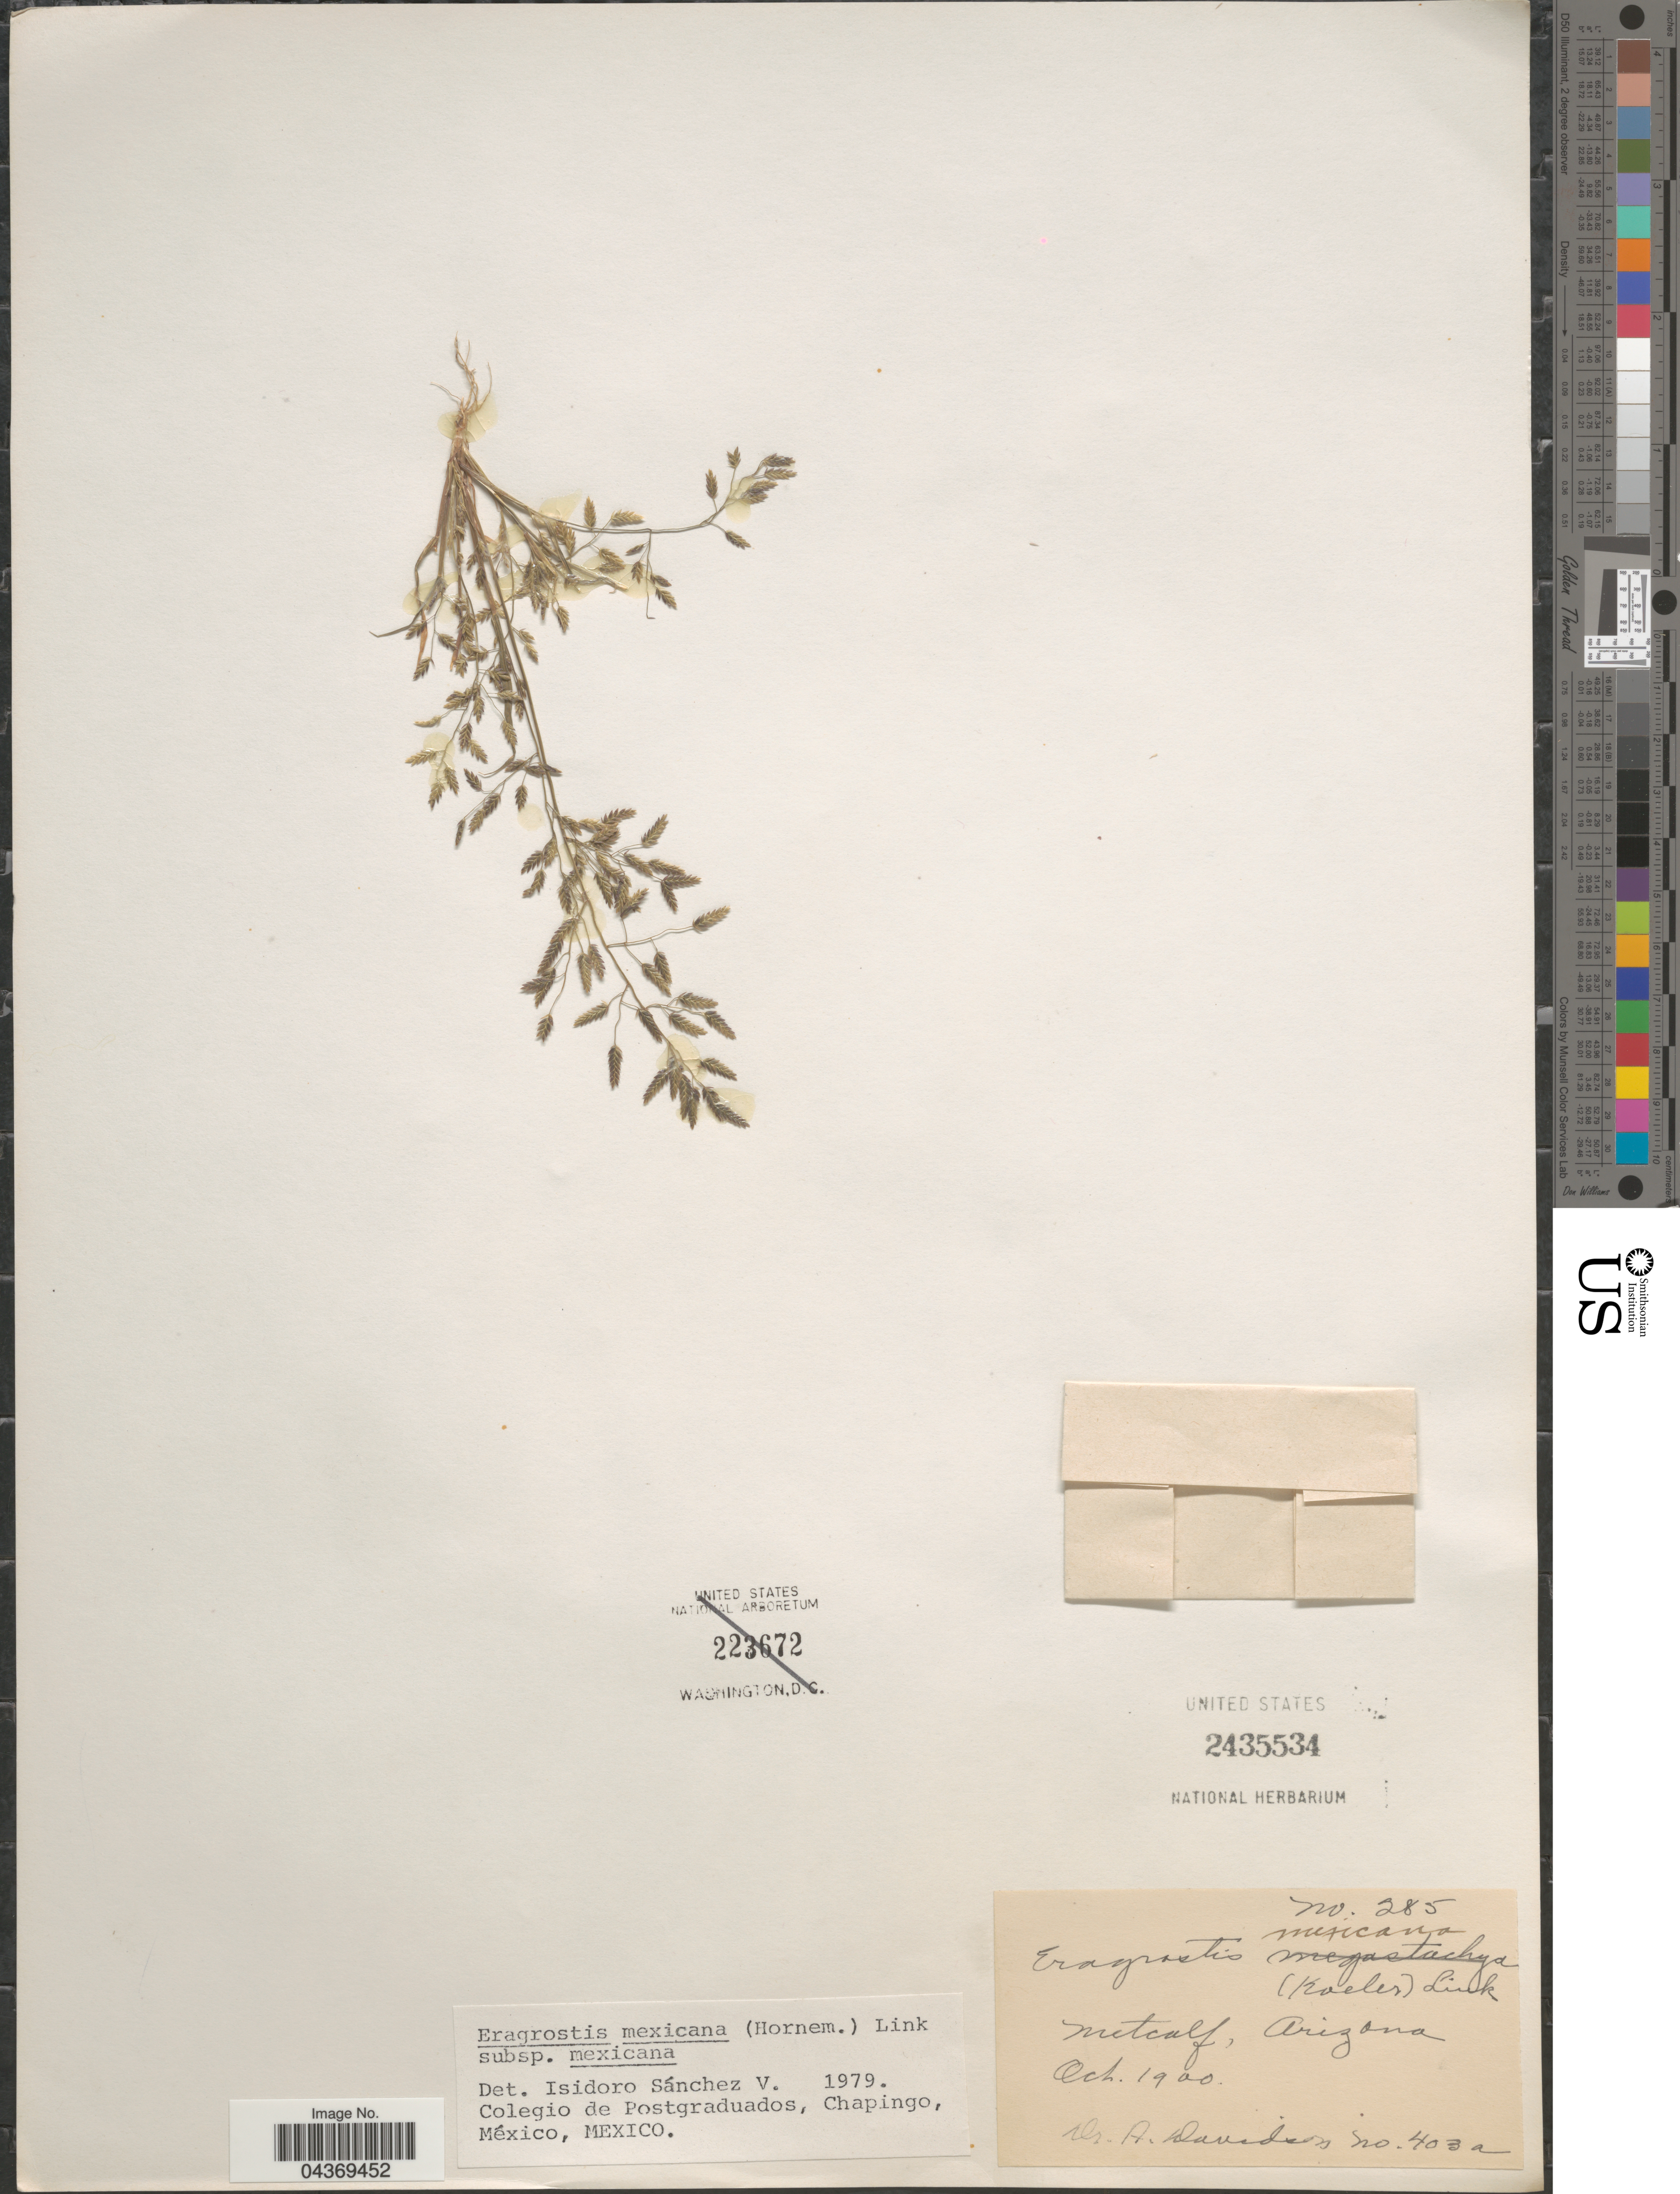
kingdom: Plantae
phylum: Tracheophyta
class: Liliopsida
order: Poales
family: Poaceae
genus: Eragrostis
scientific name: Eragrostis mexicana subsp. mexicana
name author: (Hornem.) Link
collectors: A. Davidson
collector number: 403a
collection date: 1900-10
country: United States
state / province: Arizona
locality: Metcalf.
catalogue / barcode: US 2435534